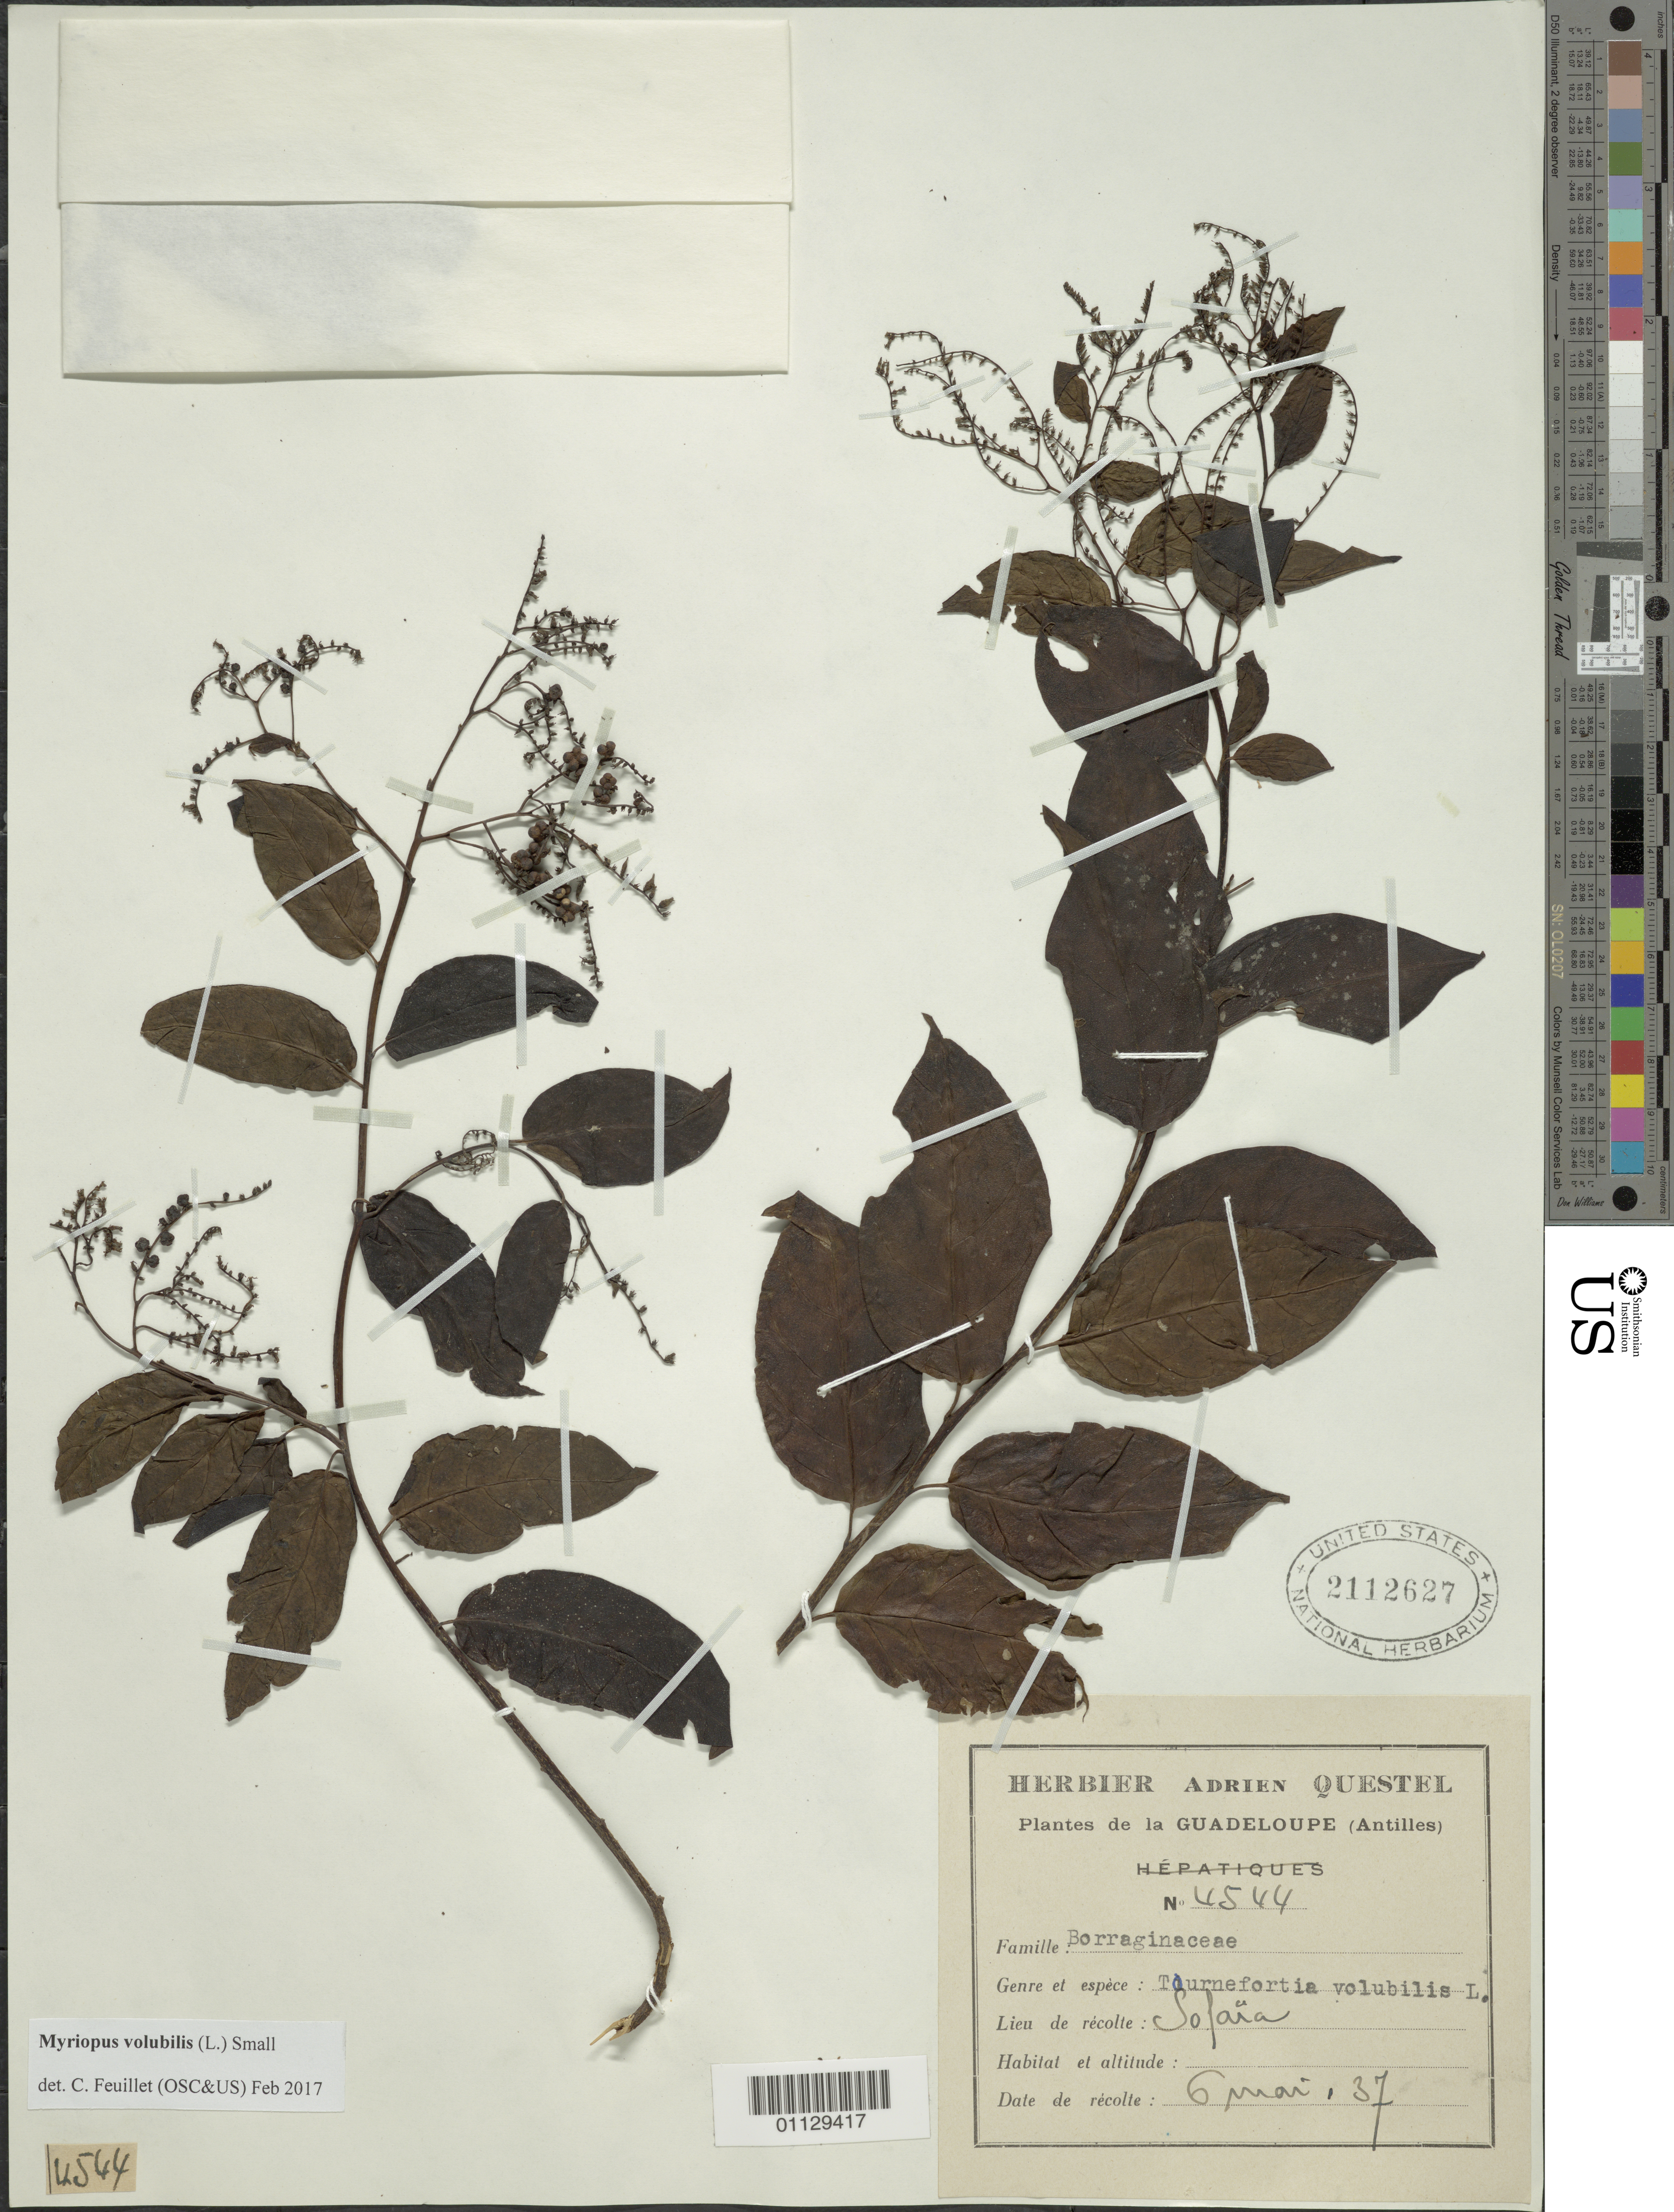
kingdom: Plantae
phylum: Tracheophyta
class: Magnoliopsida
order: Boraginales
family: Heliotropiaceae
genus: Myriopus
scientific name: Myriopus volubilis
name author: (L.) Small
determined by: Feuillet, C.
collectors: A. Questel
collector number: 4544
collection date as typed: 06 May 1937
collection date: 1937-05-06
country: Guadeloupe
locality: Sofaia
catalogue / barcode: US 2112627